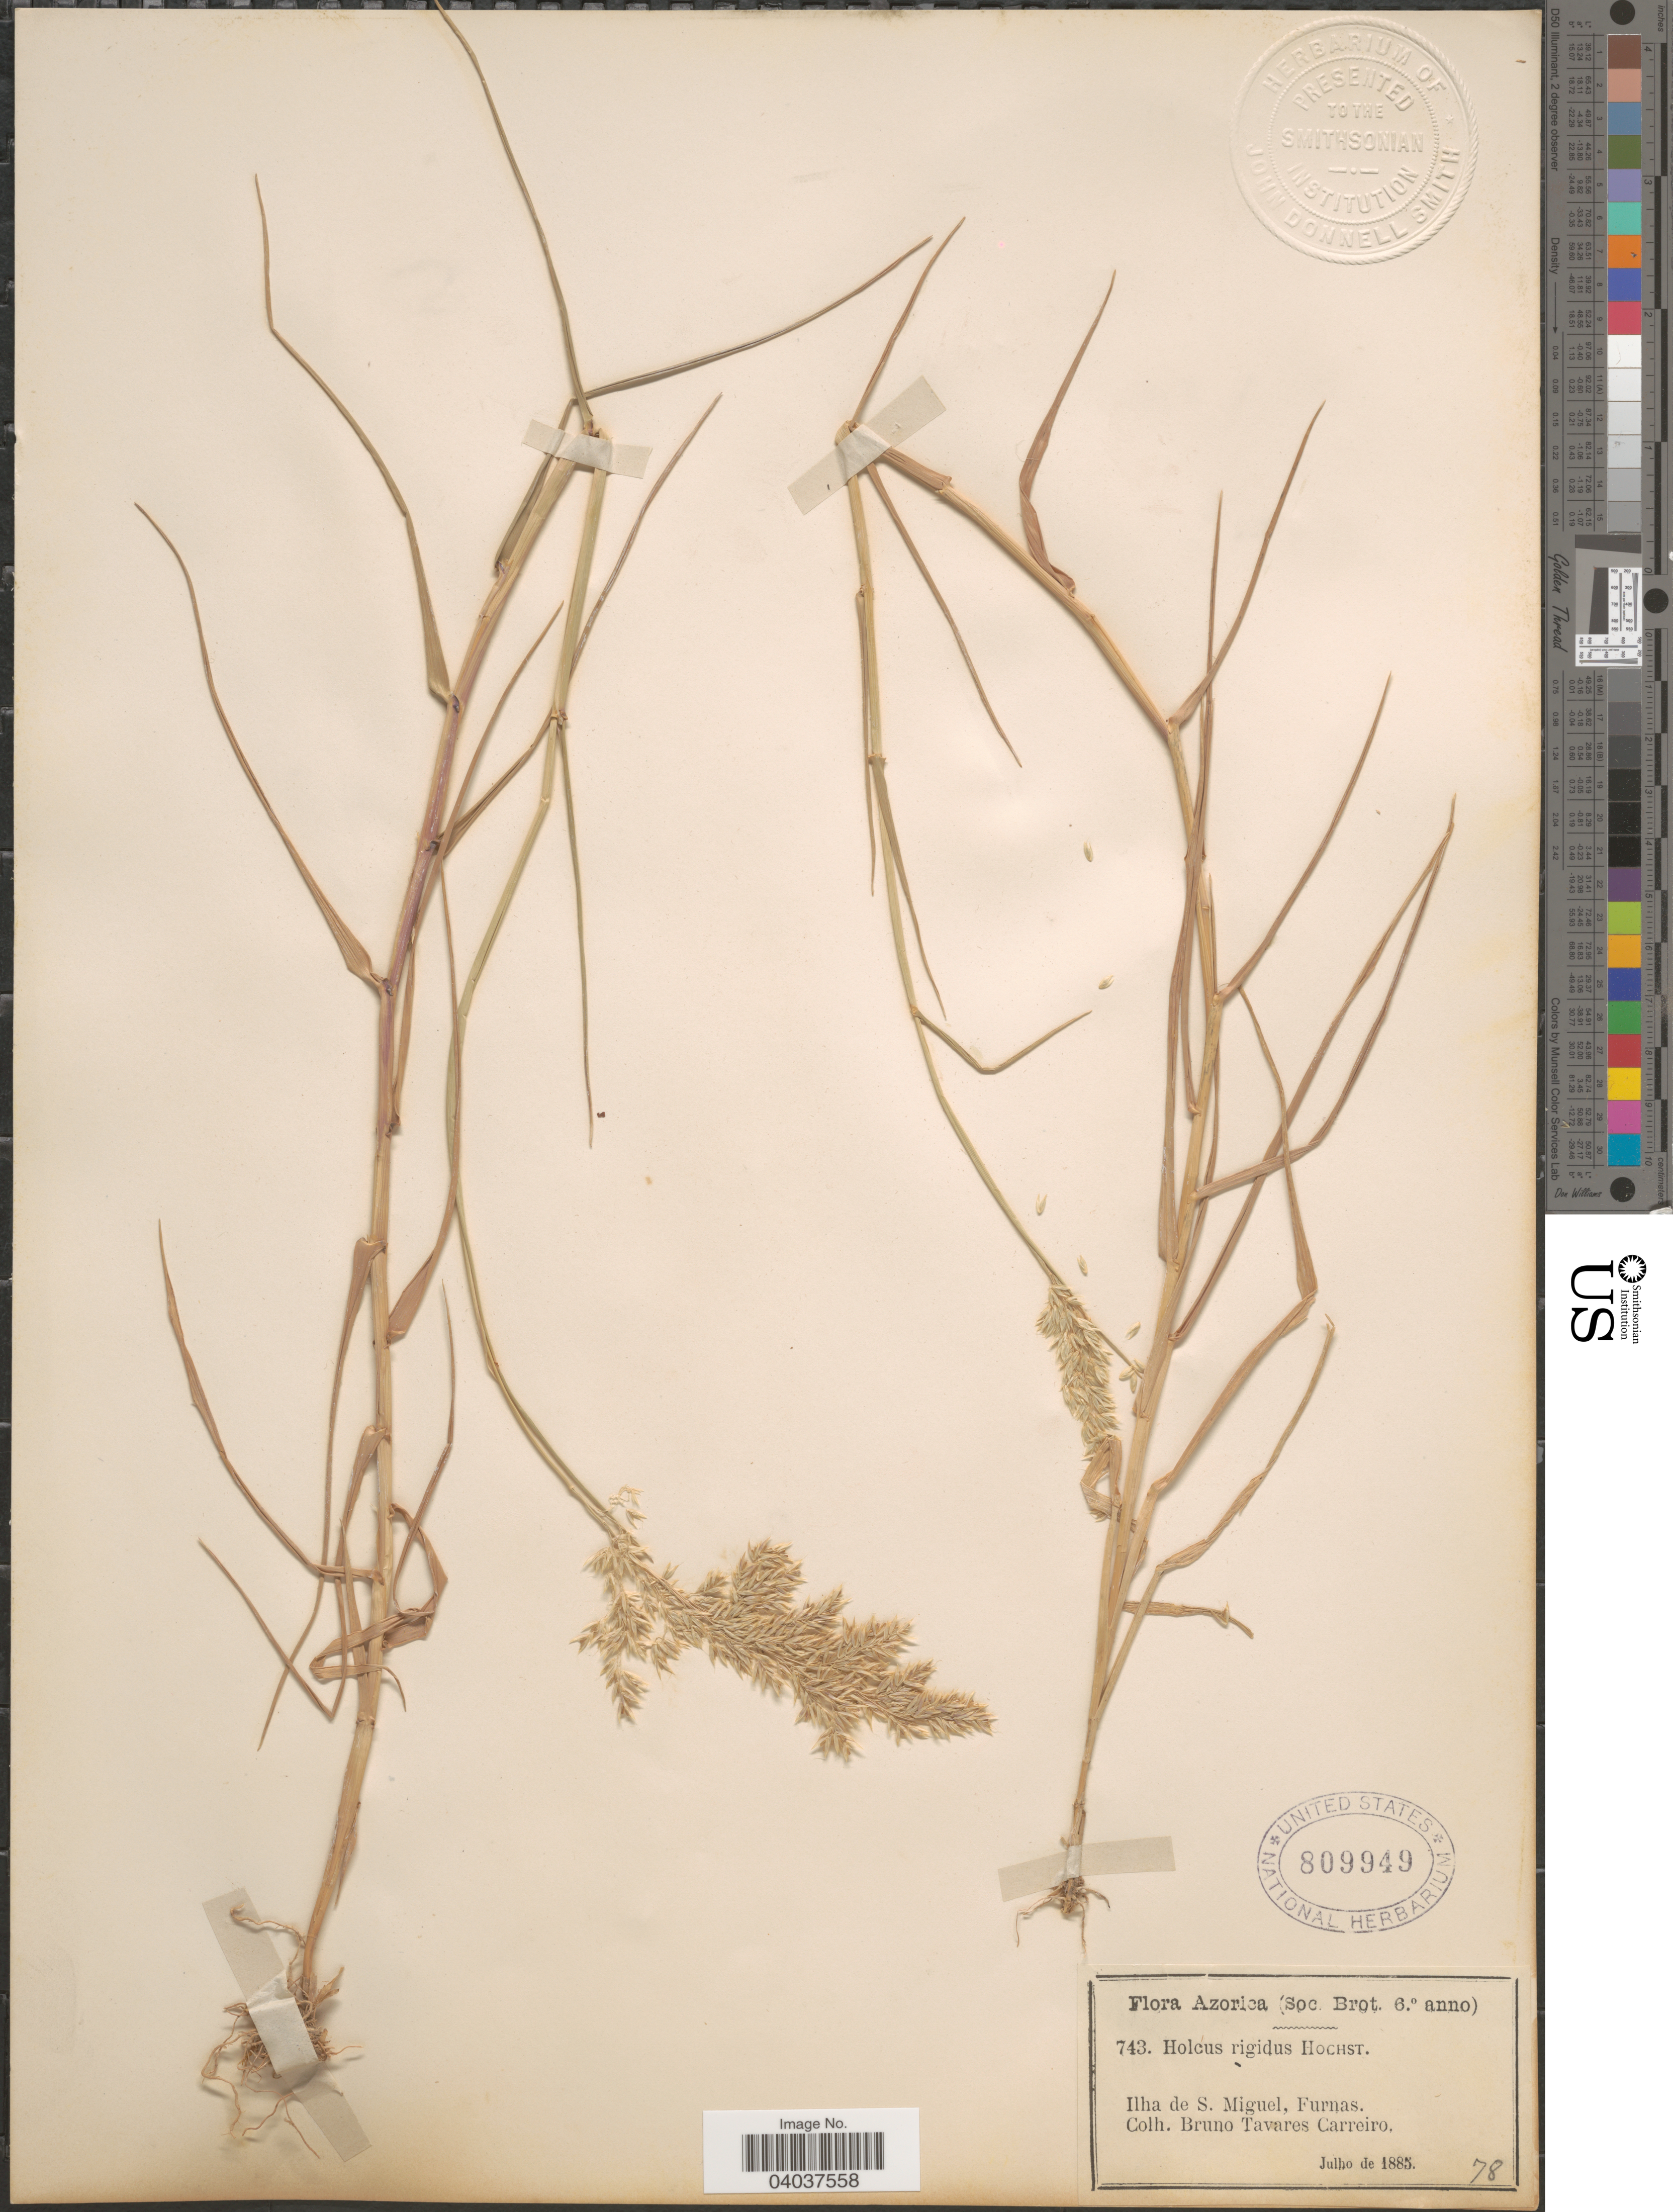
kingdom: Plantae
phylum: Tracheophyta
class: Liliopsida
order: Poales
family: Poaceae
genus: Holcus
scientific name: Holcus rigidus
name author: Hochst.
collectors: B. S. Tavares Carreiro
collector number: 743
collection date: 1885-07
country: Portugal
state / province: Azores (Aut. Reg.)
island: São Miguel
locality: Azorica (Soc. Brot. 6°). Ilha de S. Miguel, Furnas.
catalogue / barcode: US 809949